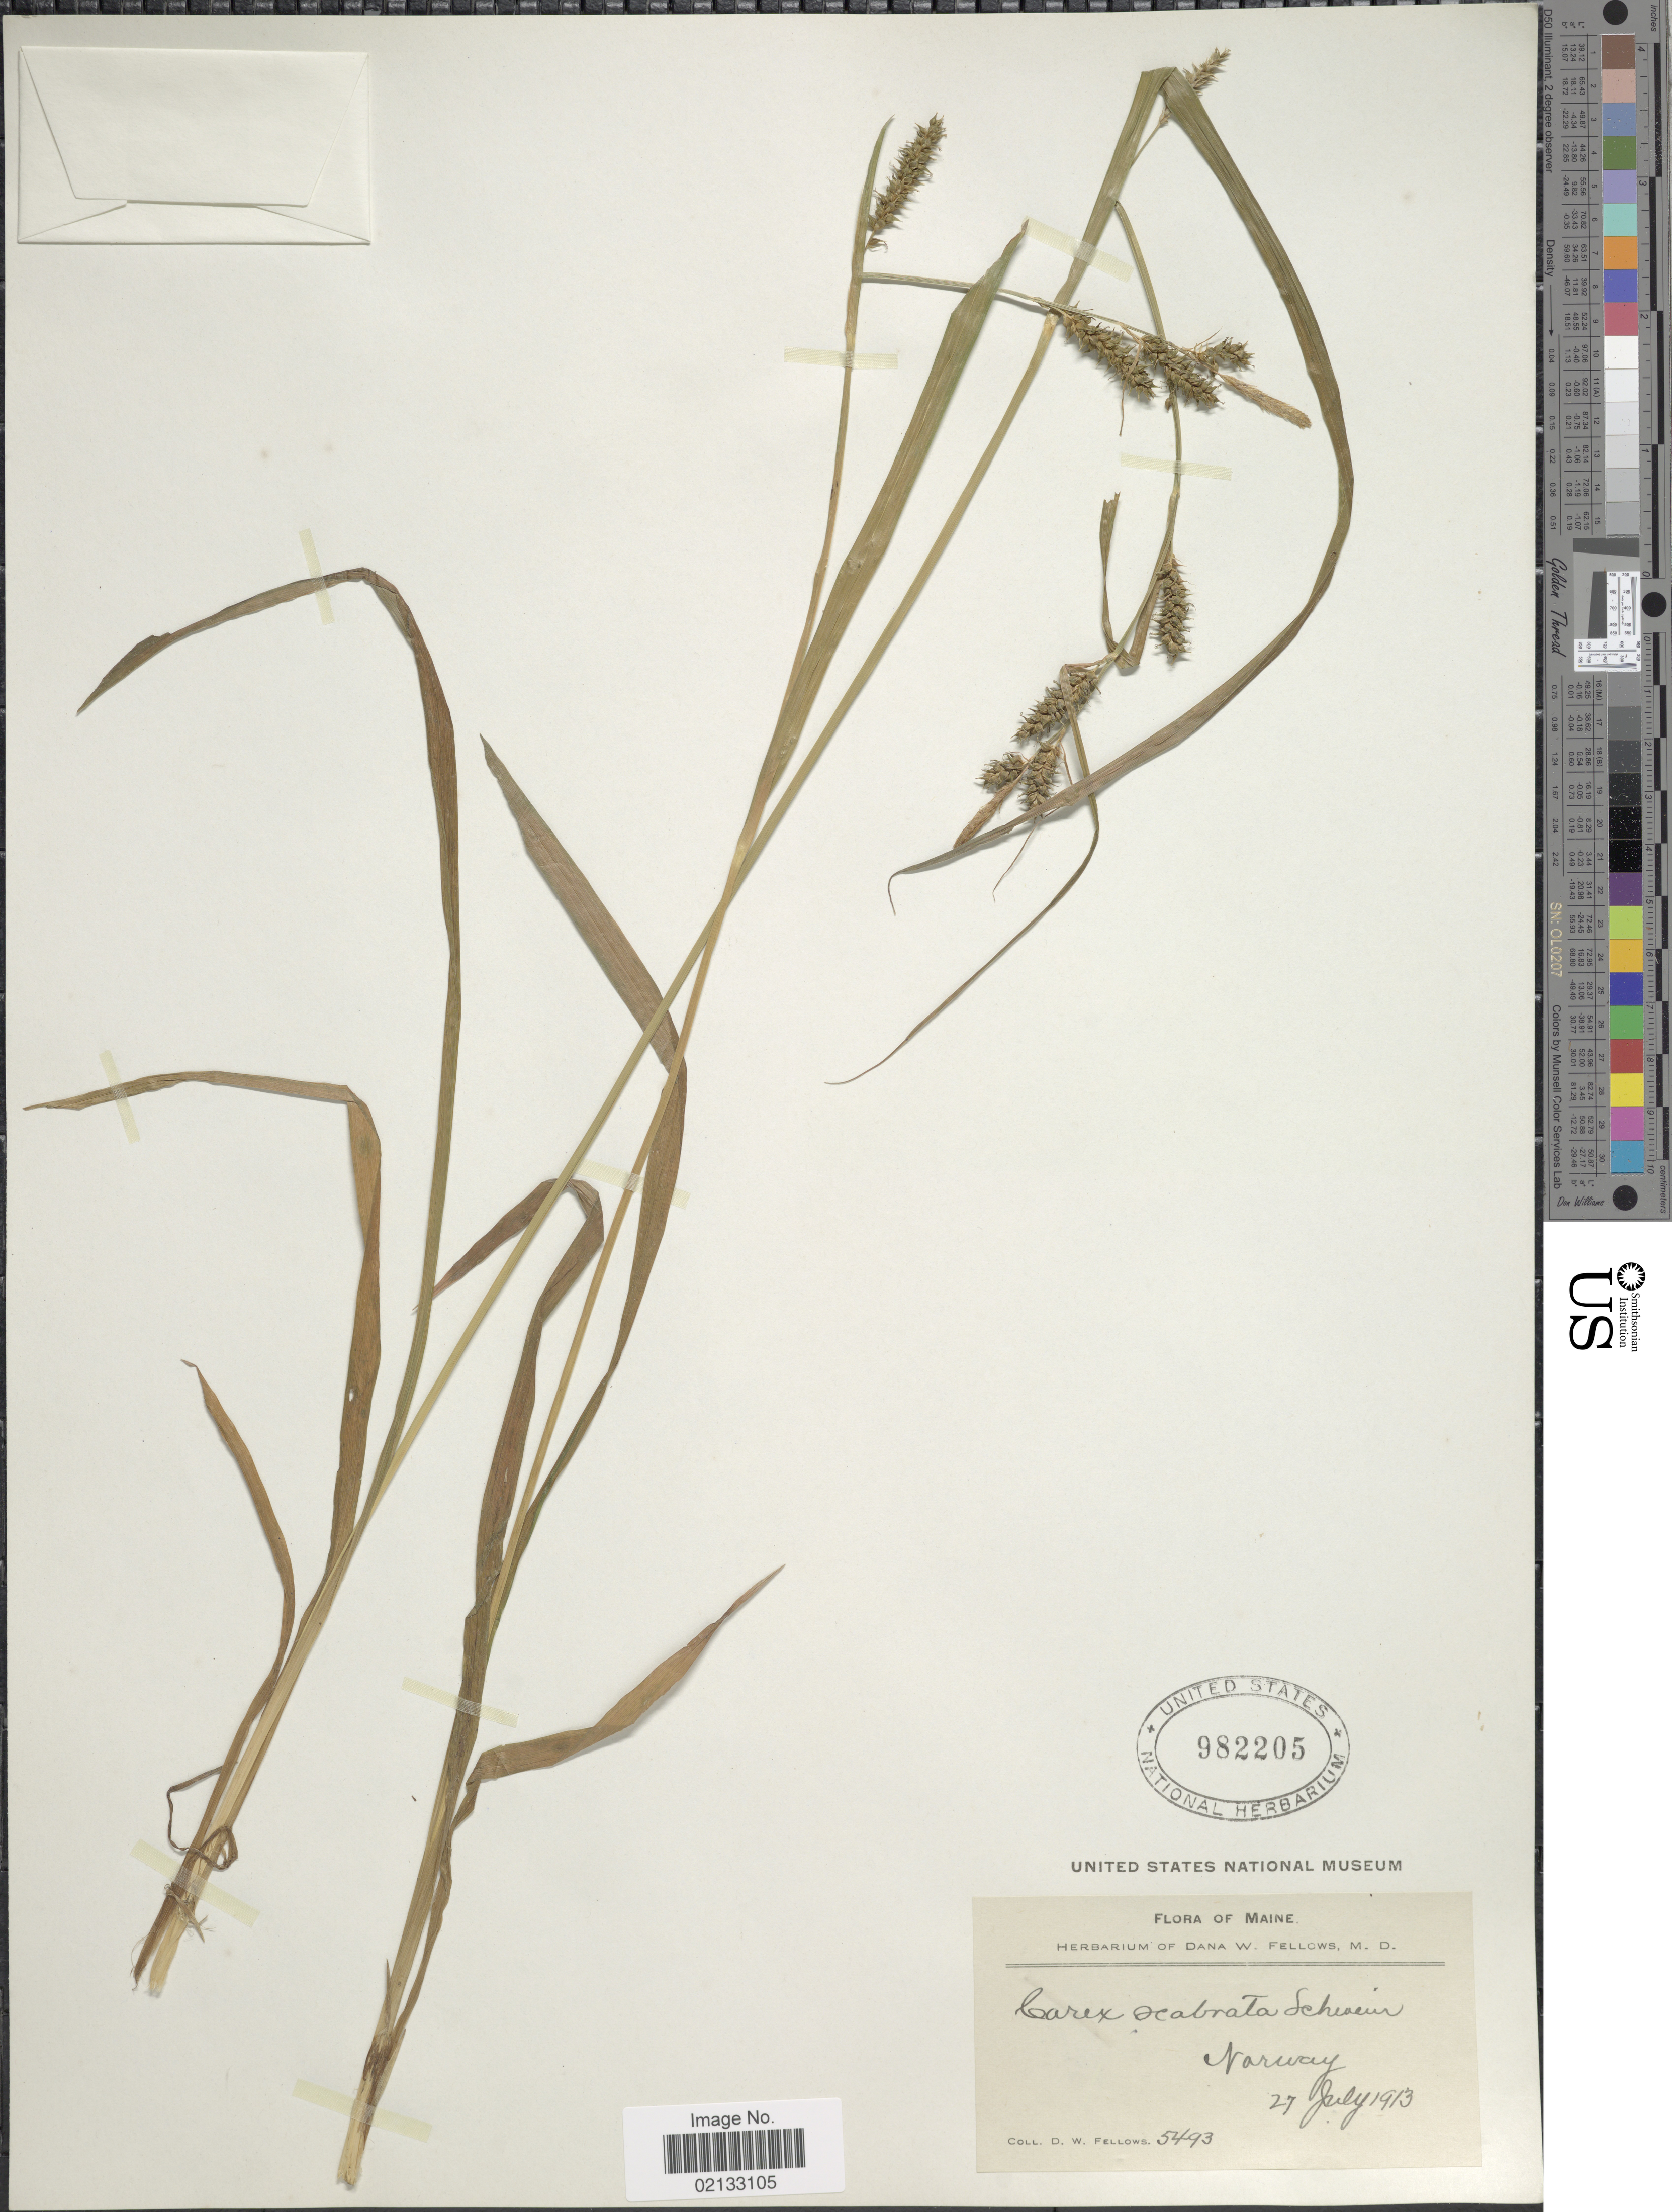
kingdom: Plantae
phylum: Tracheophyta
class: Liliopsida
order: Poales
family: Cyperaceae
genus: Carex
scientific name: Carex scabrata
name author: Schwein.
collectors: D. W. Fellows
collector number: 5493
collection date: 1913-07-27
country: United States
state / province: Maine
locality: Norway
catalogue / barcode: US 982205